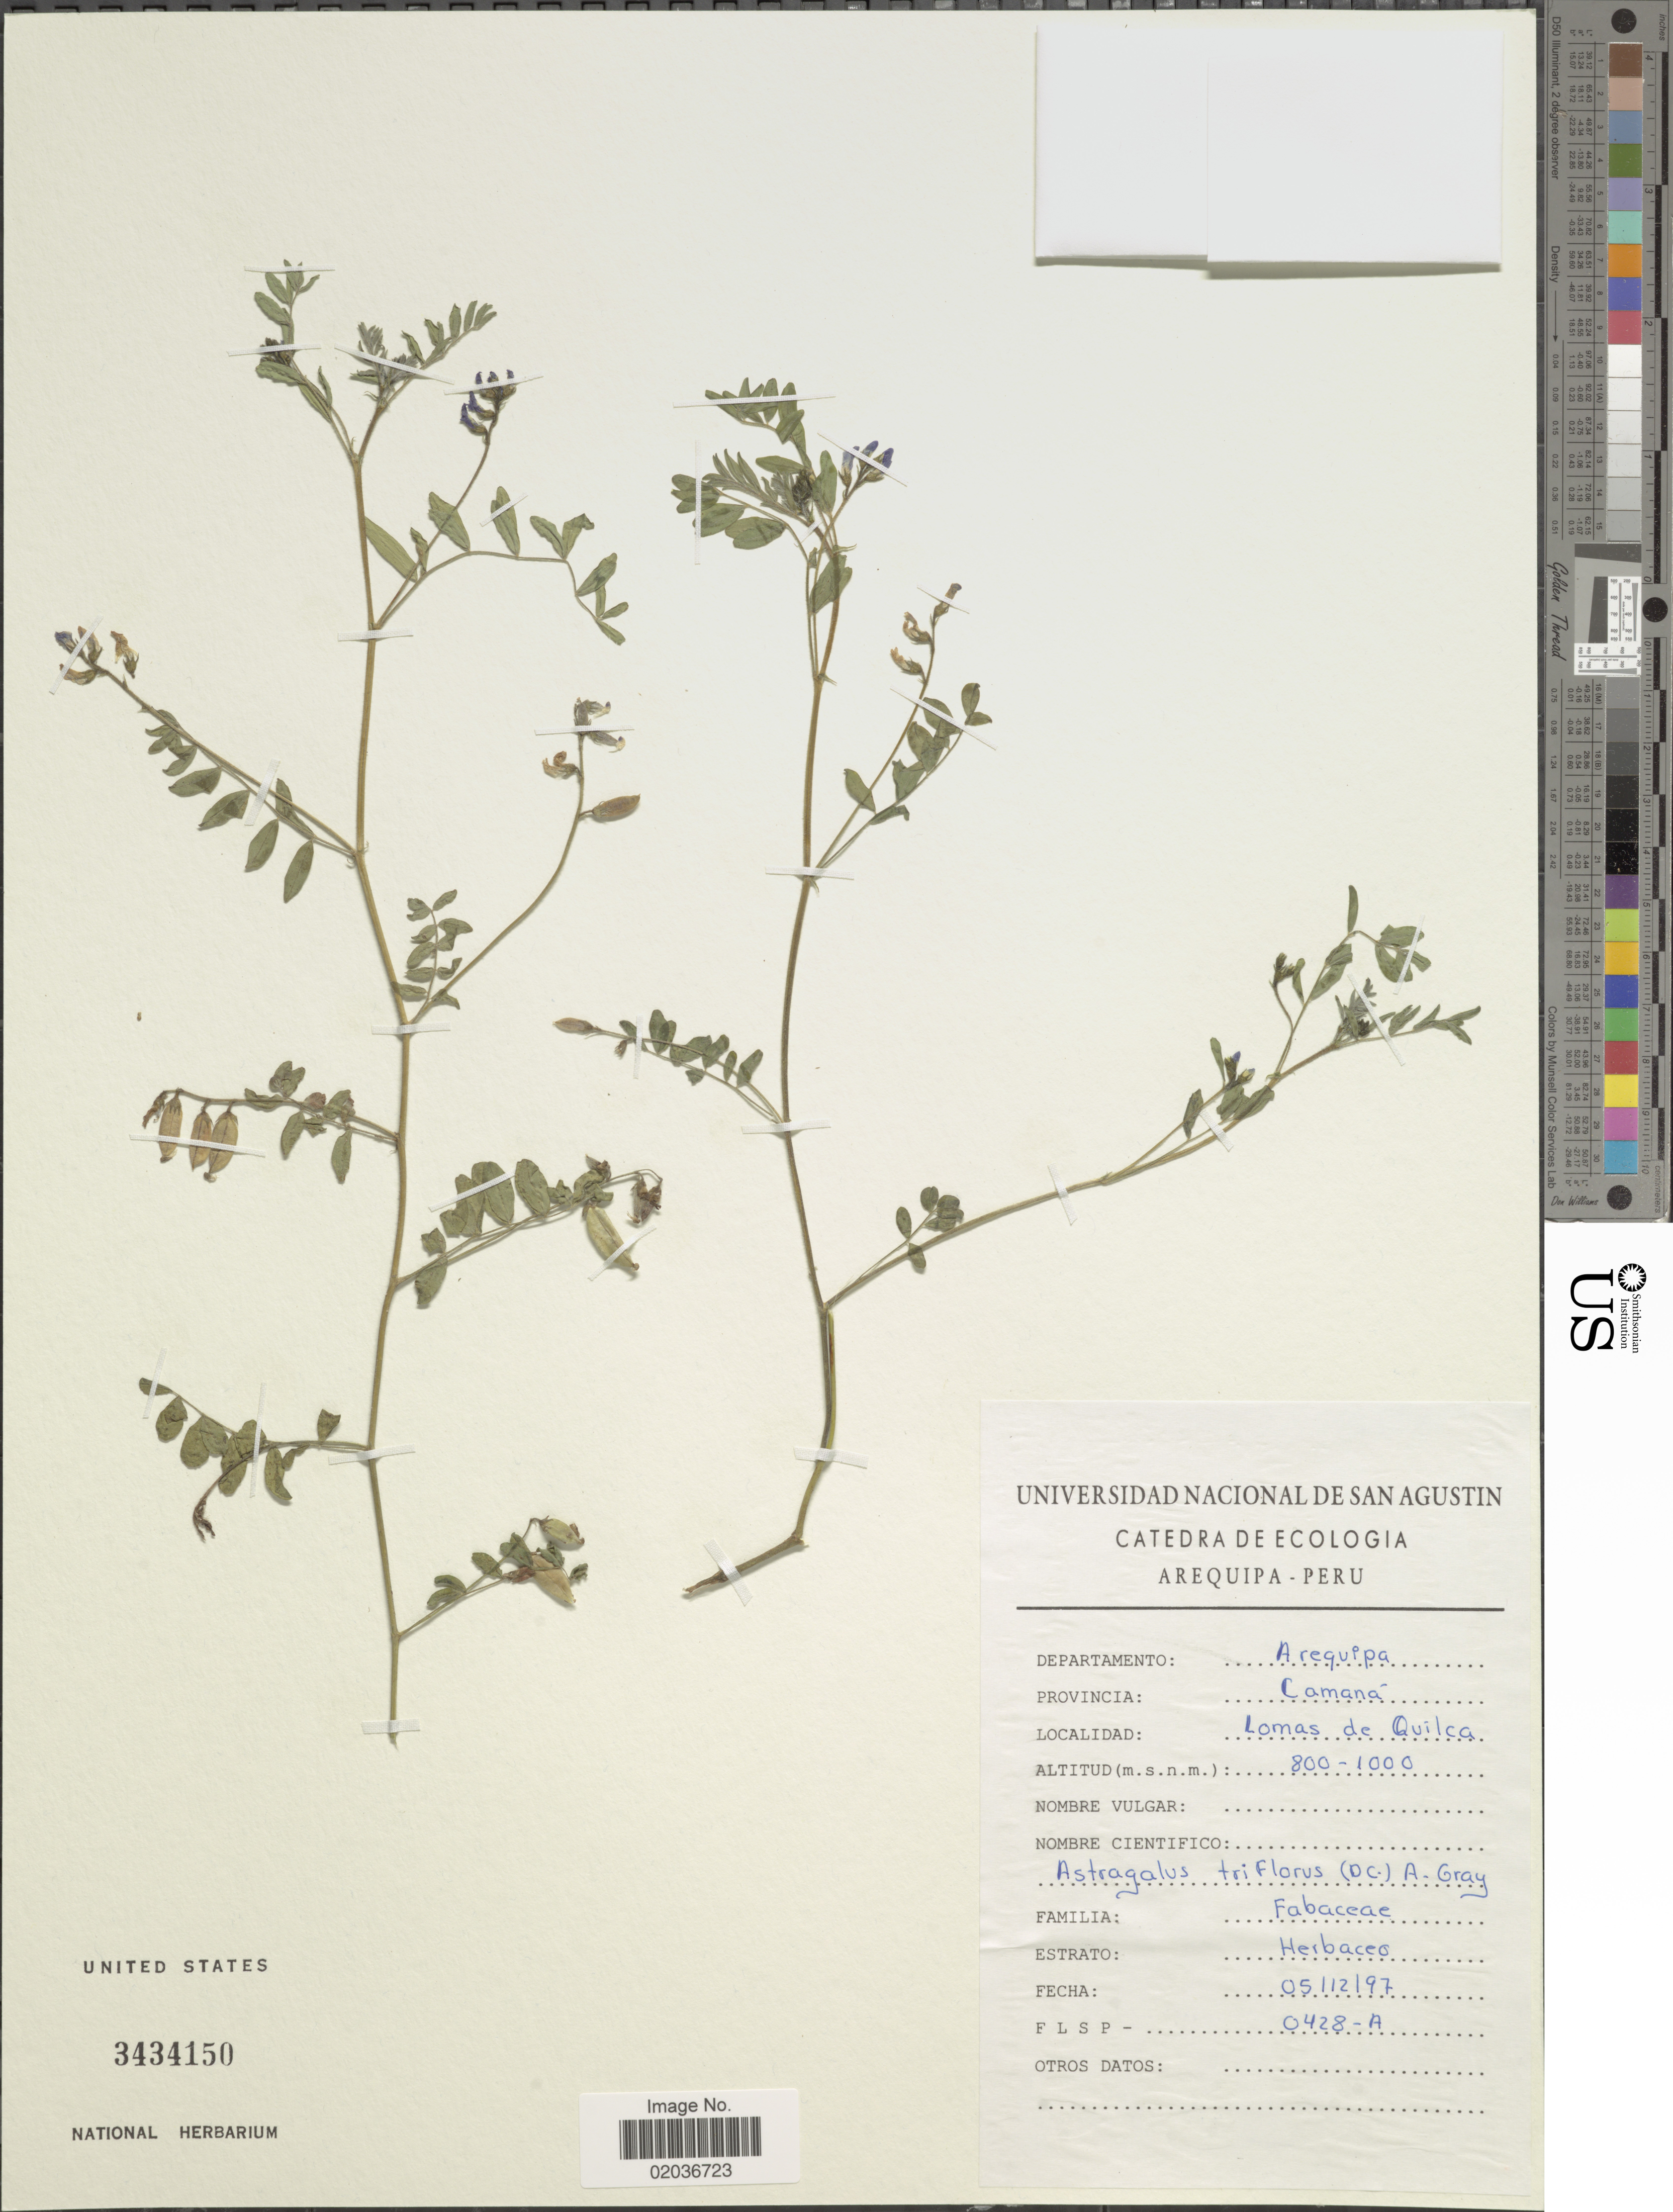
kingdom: Plantae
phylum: Tracheophyta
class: Magnoliopsida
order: Fabales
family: Fabaceae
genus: Astragalus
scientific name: Astragalus triflorus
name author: (DC.) A. Gray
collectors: Univ. Nac. De San Agustin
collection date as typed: Transcribed d/m/y: 5/12/97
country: Peru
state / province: Arequipa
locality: Departamento Arequipa, Provinia: Camaná, Lomas de Quilca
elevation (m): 800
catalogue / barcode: US 3434150